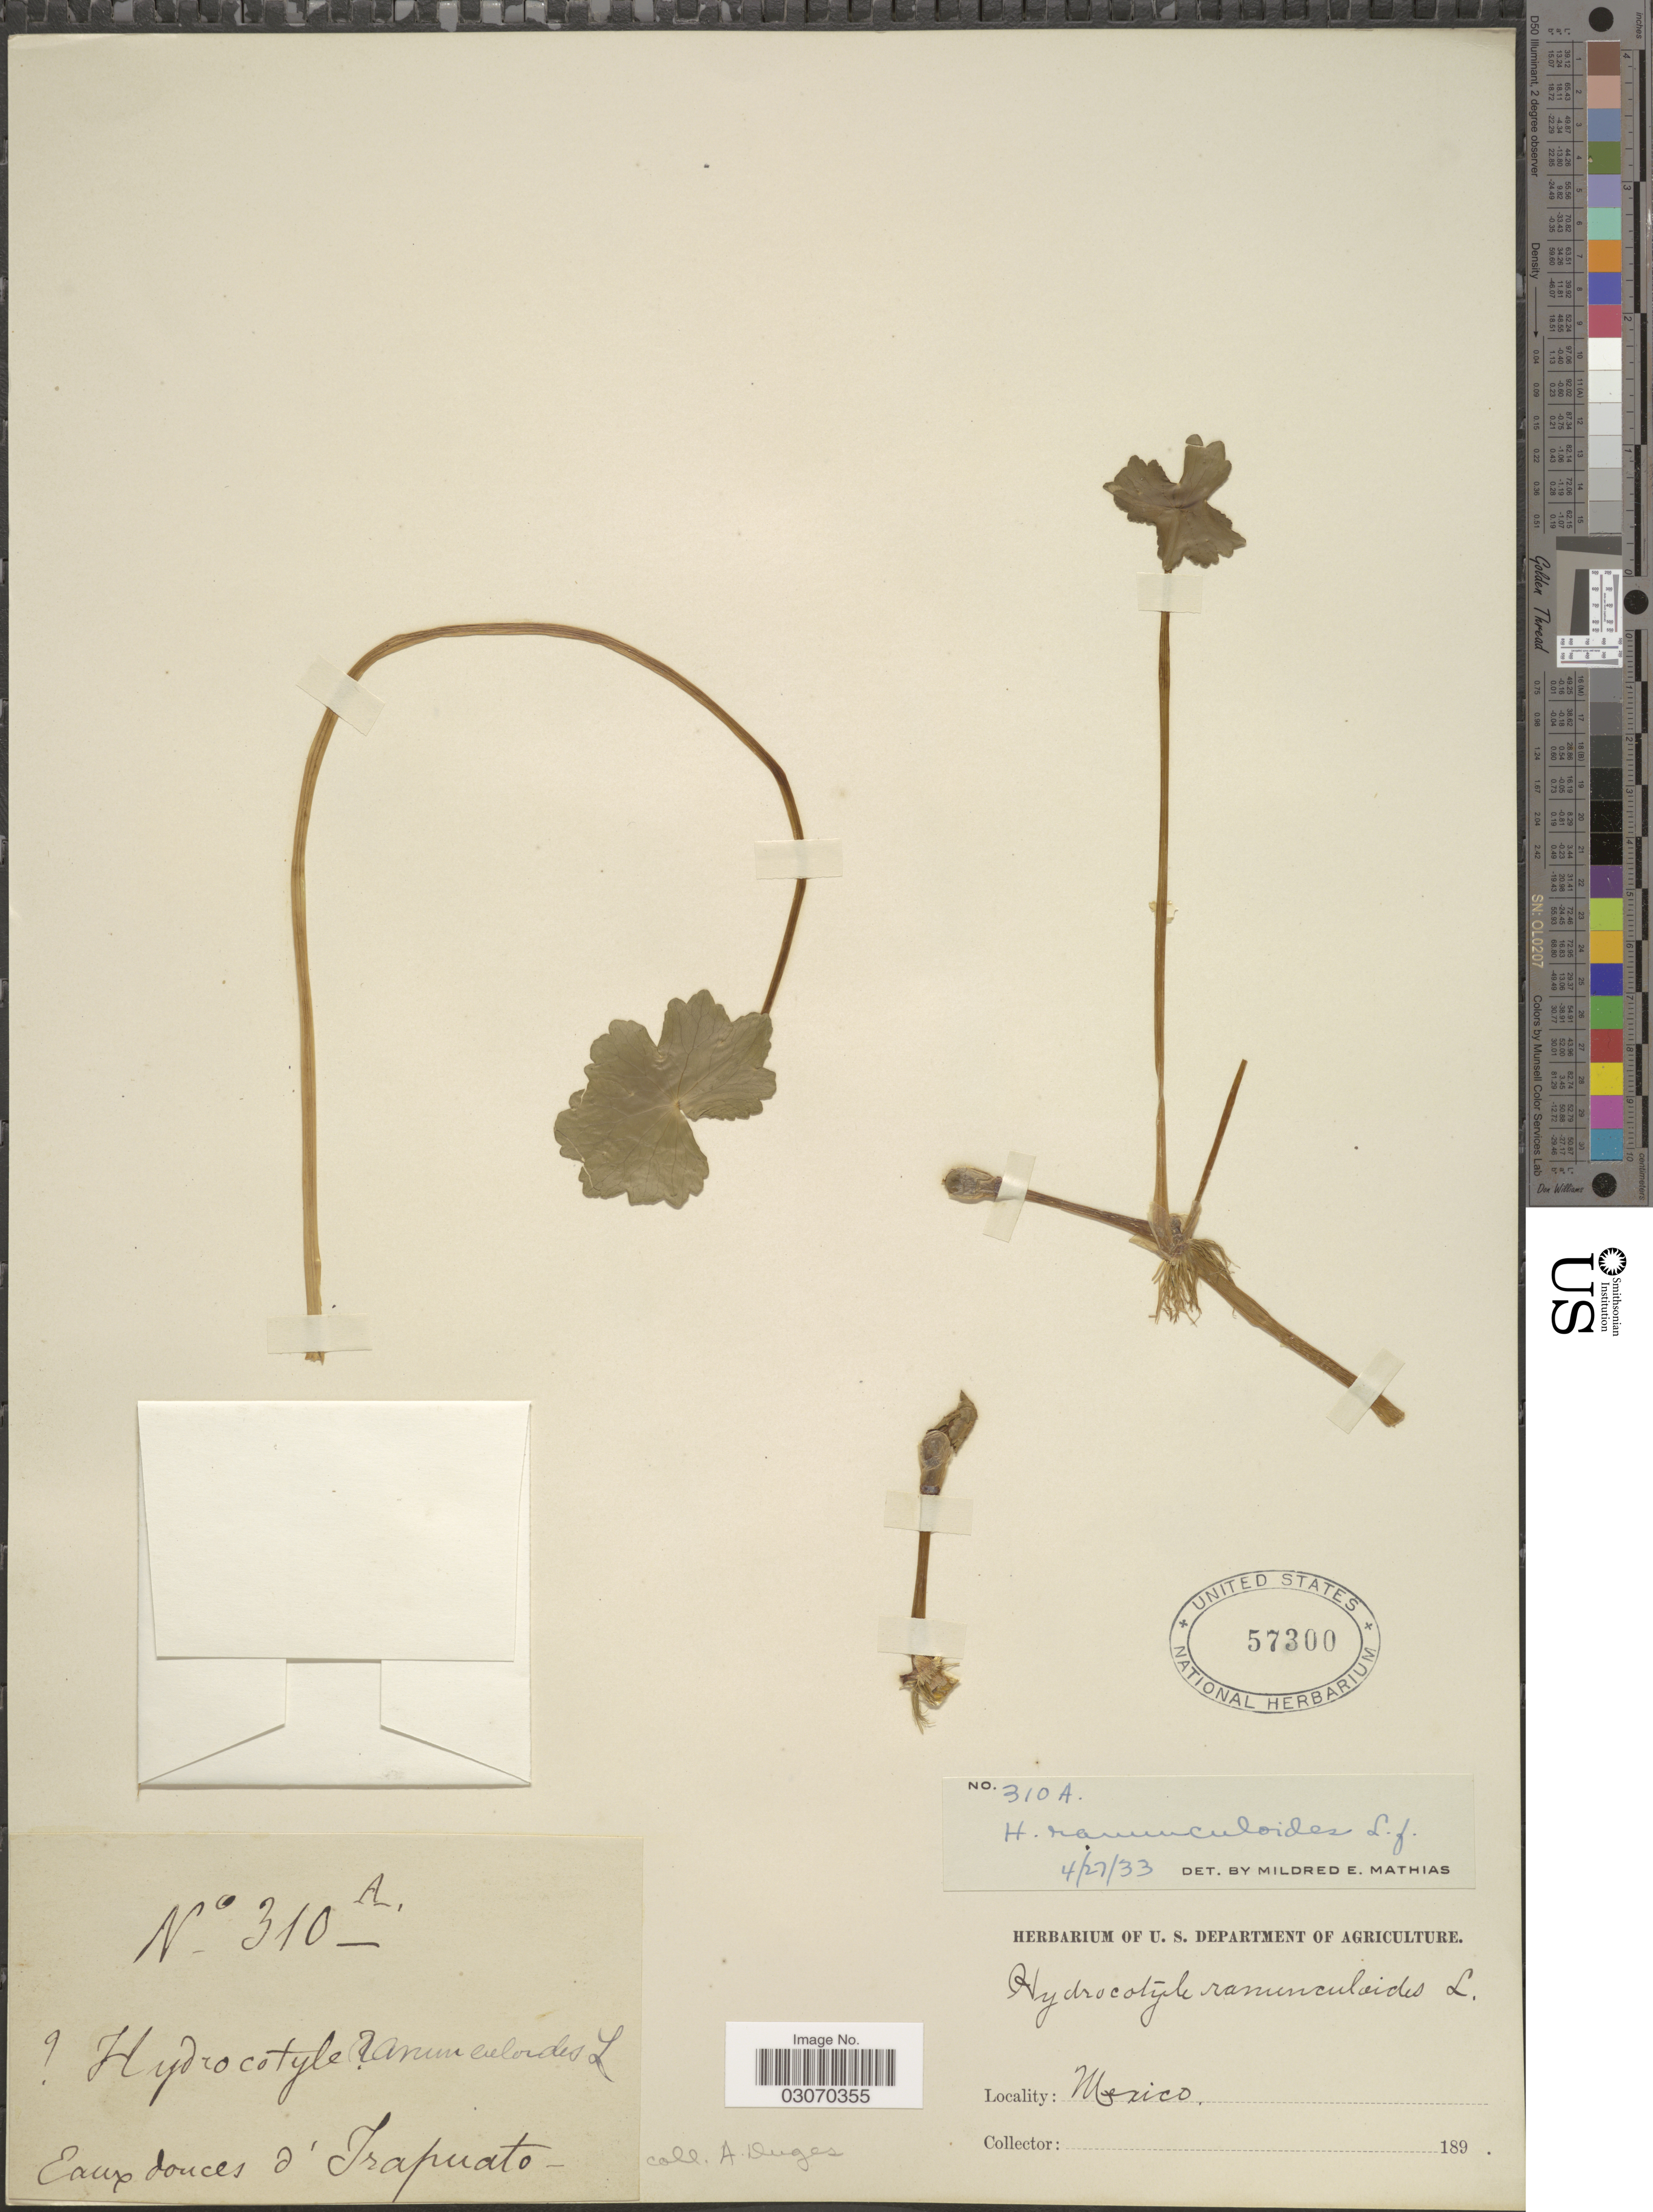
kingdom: Plantae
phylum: Tracheophyta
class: Magnoliopsida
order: Apiales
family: Araliaceae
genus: Hydrocotyle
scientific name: Hydrocotyle ranunculoides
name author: L. f.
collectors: A. Duges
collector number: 310A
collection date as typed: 189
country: Mexico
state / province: Guanajuato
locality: Eaux douces d'Irapuato.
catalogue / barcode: US 57300